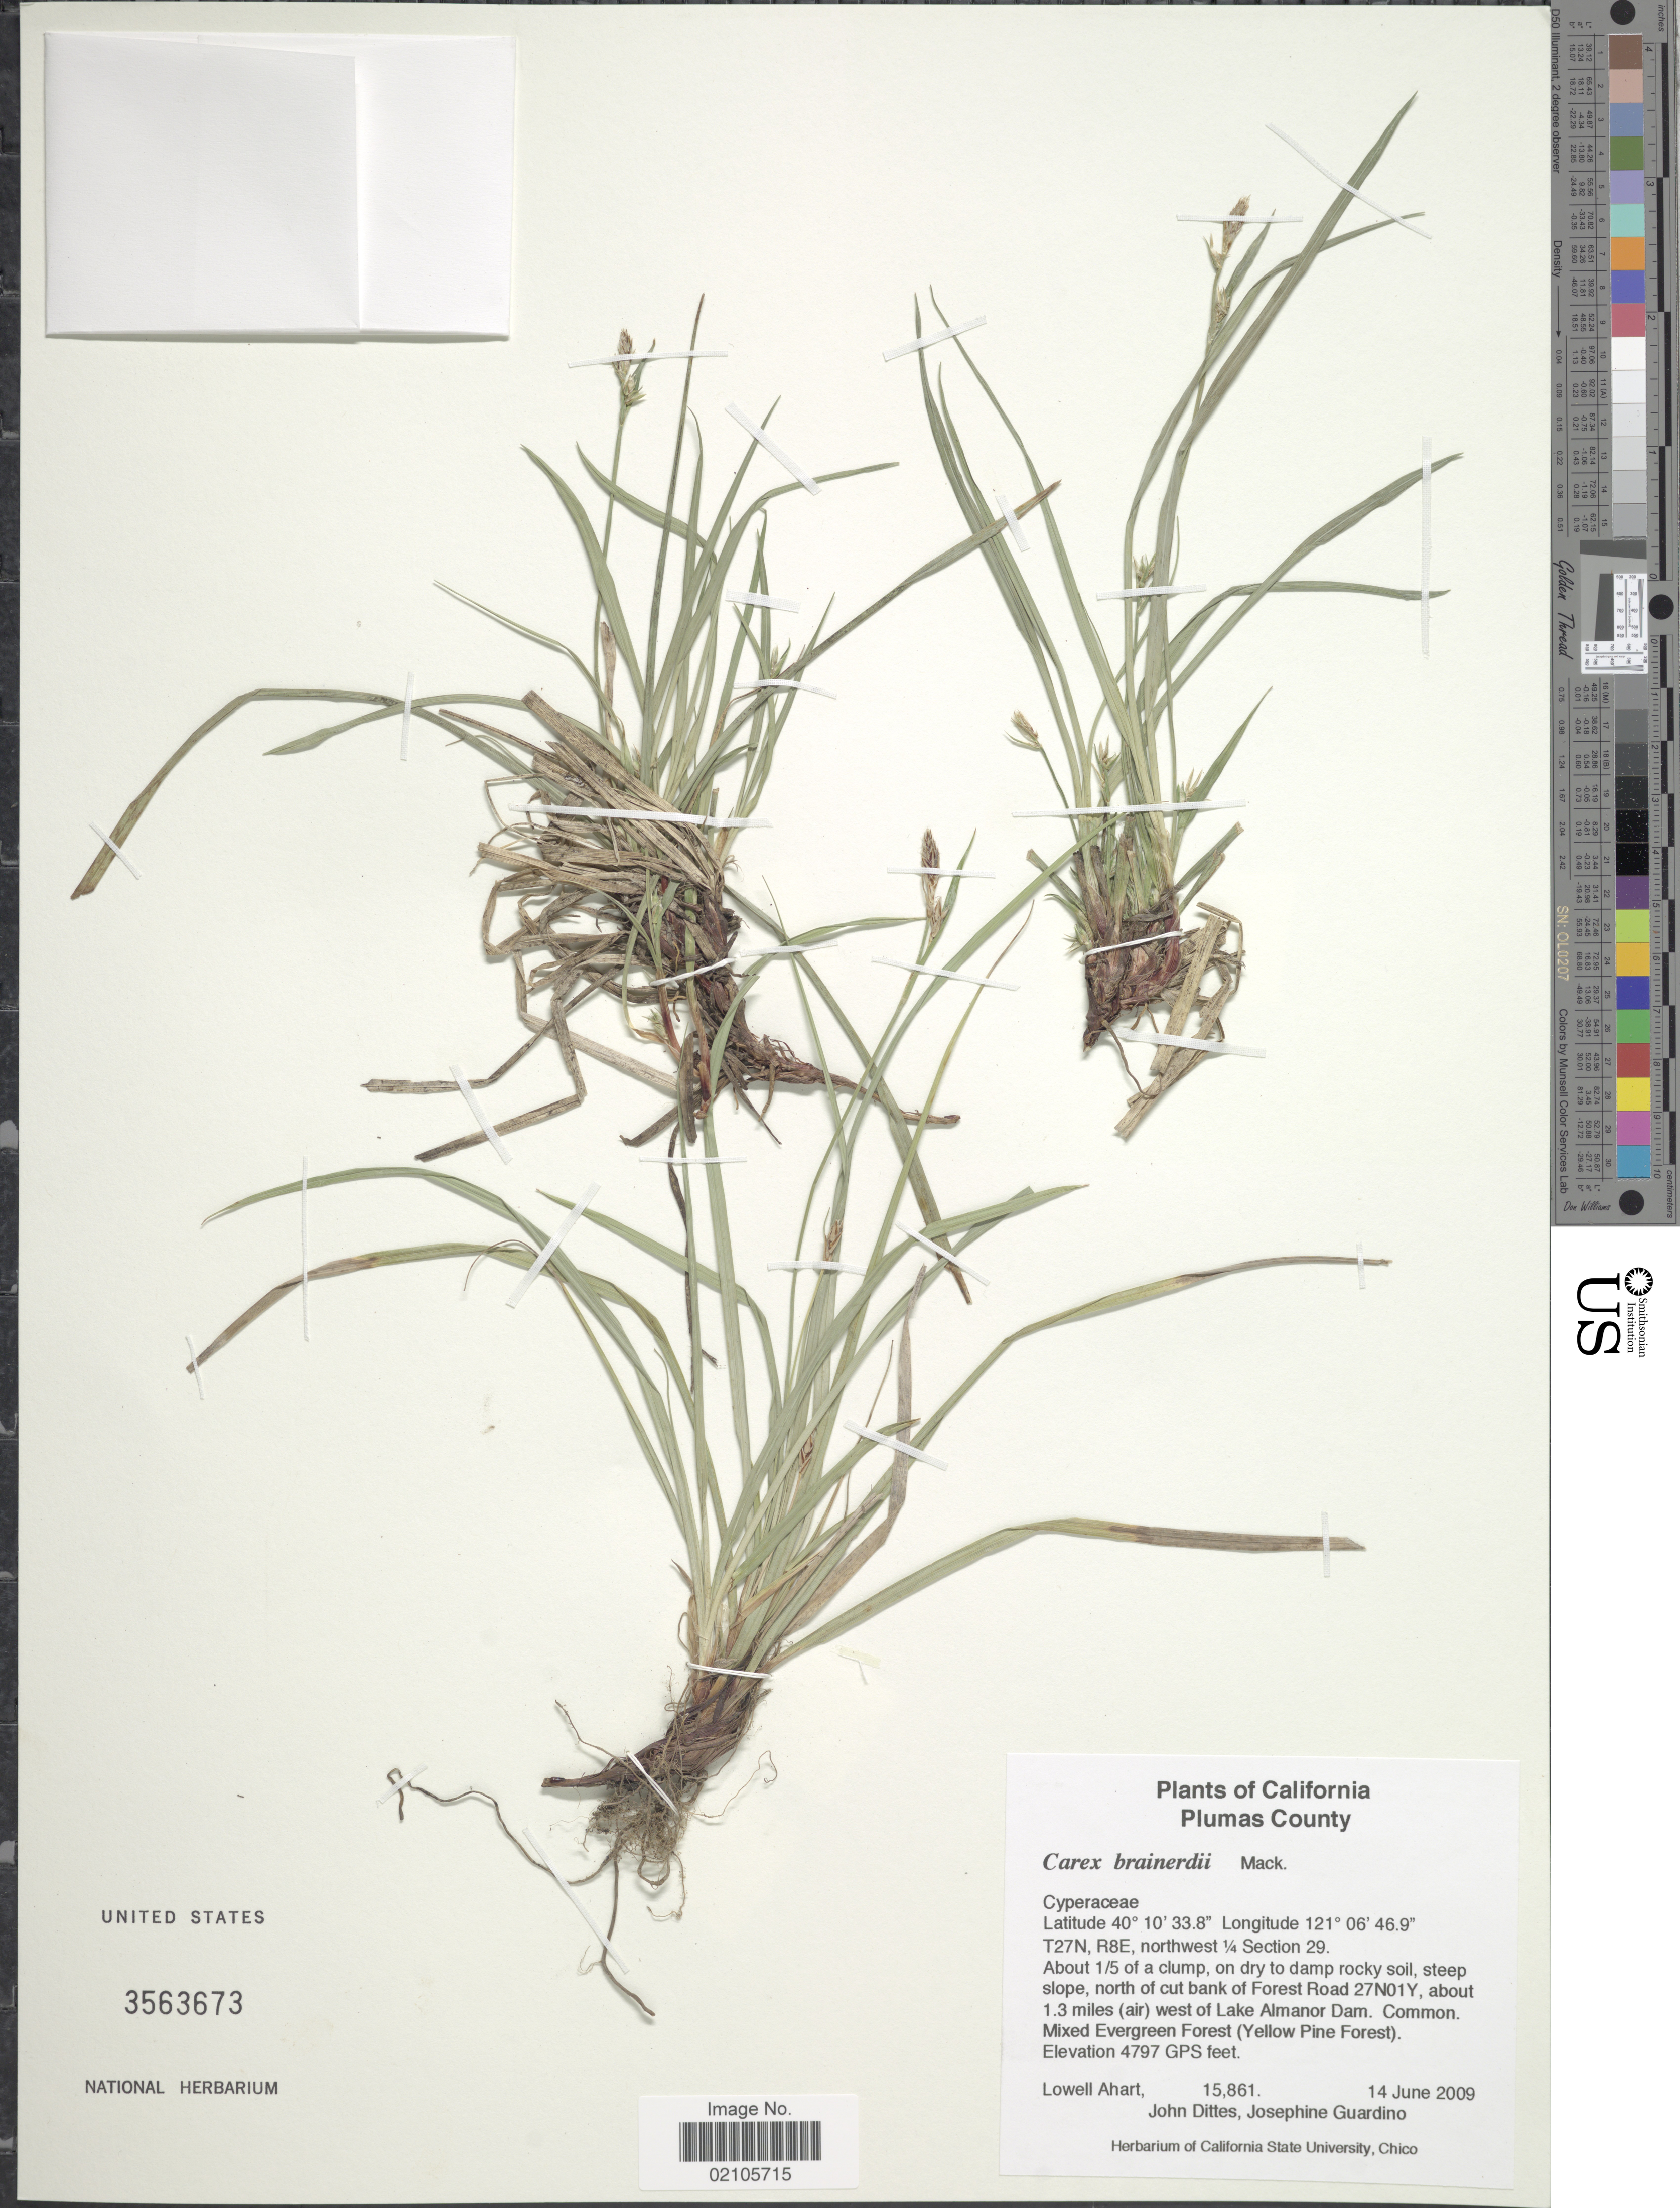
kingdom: Plantae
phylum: Tracheophyta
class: Liliopsida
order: Poales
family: Cyperaceae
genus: Carex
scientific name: Carex brainerdii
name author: Mack.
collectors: L. Ahart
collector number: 15861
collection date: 2009-06-14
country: United States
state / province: California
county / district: Plumas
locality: Plumas County, T27N, R8E, northwest ¼ Section 29, About 1/5 of a clump, on dry to damp rocky soil, steep slope, north of cut bank of Forest Road 27N01Y, about 1.3 miles (air) west of Lake Almanor Dam , Mixed Evergreen Forest (Yellow Pine Foret)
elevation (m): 1462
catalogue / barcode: US 3563673